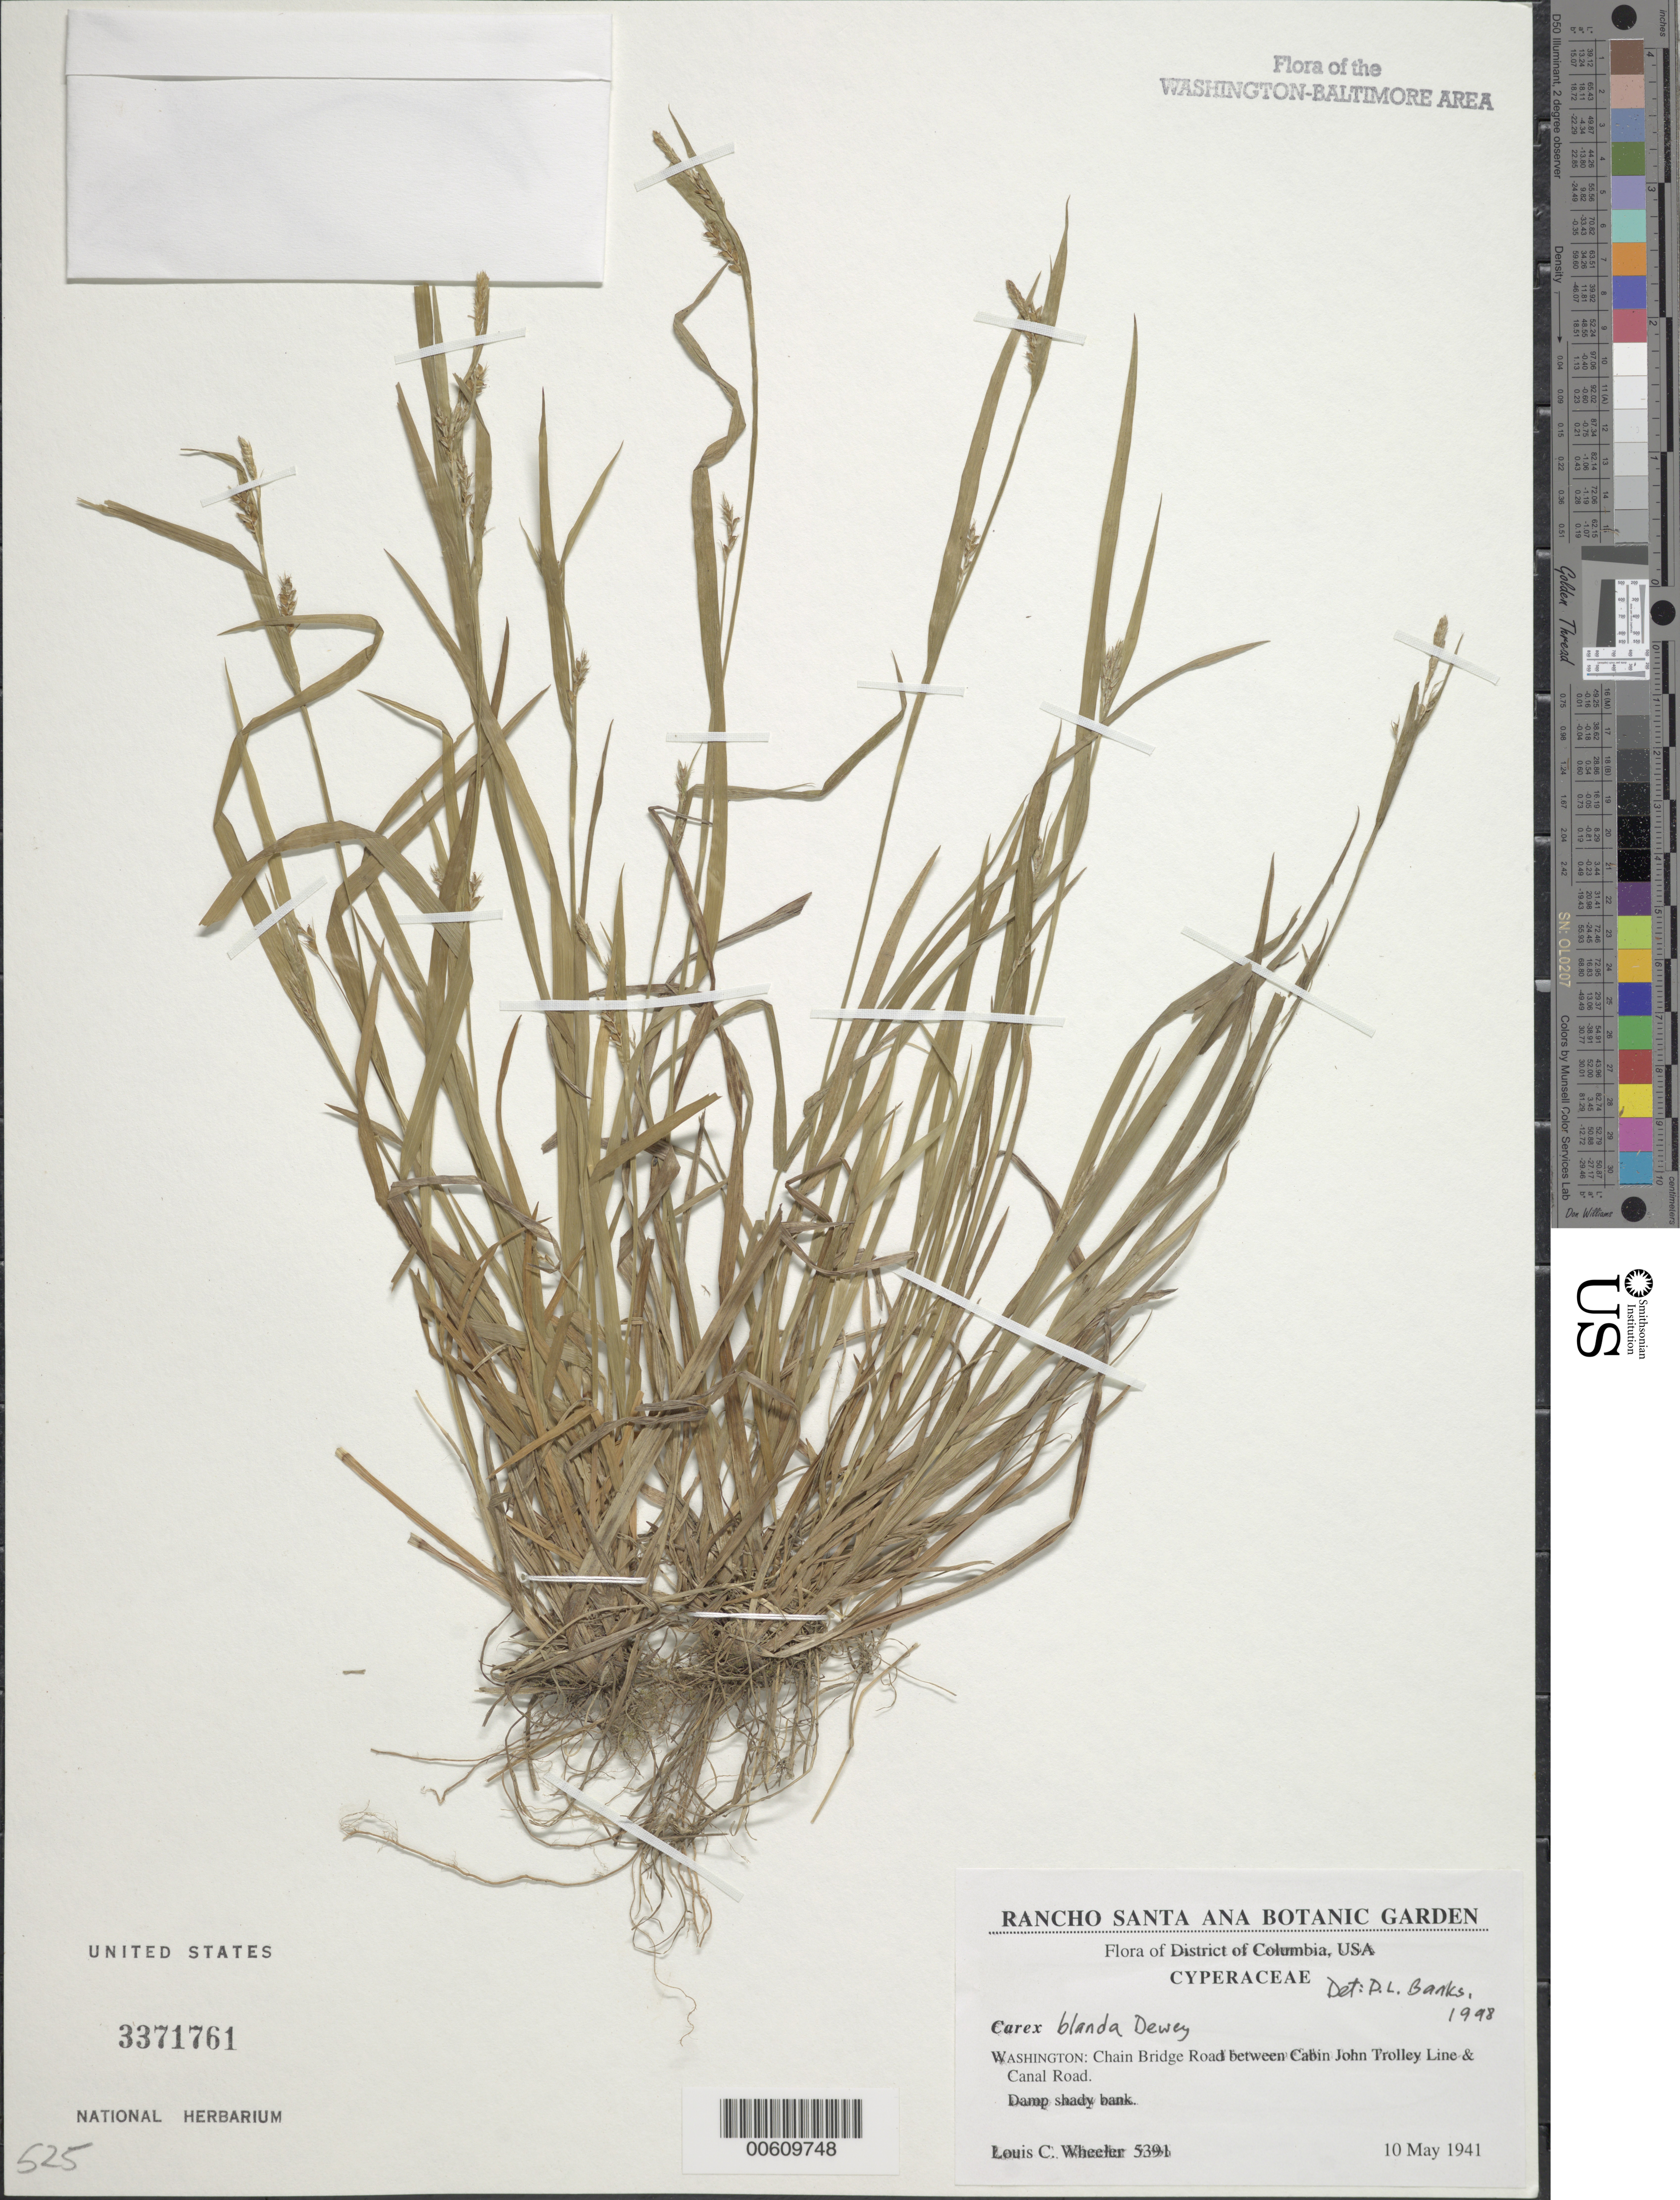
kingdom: Plantae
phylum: Tracheophyta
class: Liliopsida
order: Poales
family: Cyperaceae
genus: Carex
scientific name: Carex blanda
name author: Dewey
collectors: L. C. Wheeler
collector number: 5391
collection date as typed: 10 May 1941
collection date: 1941-05-10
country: United States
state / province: District of Columbia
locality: Chain Bridge Road between Cabin John Trolley Line & Canal Road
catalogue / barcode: US 3371761